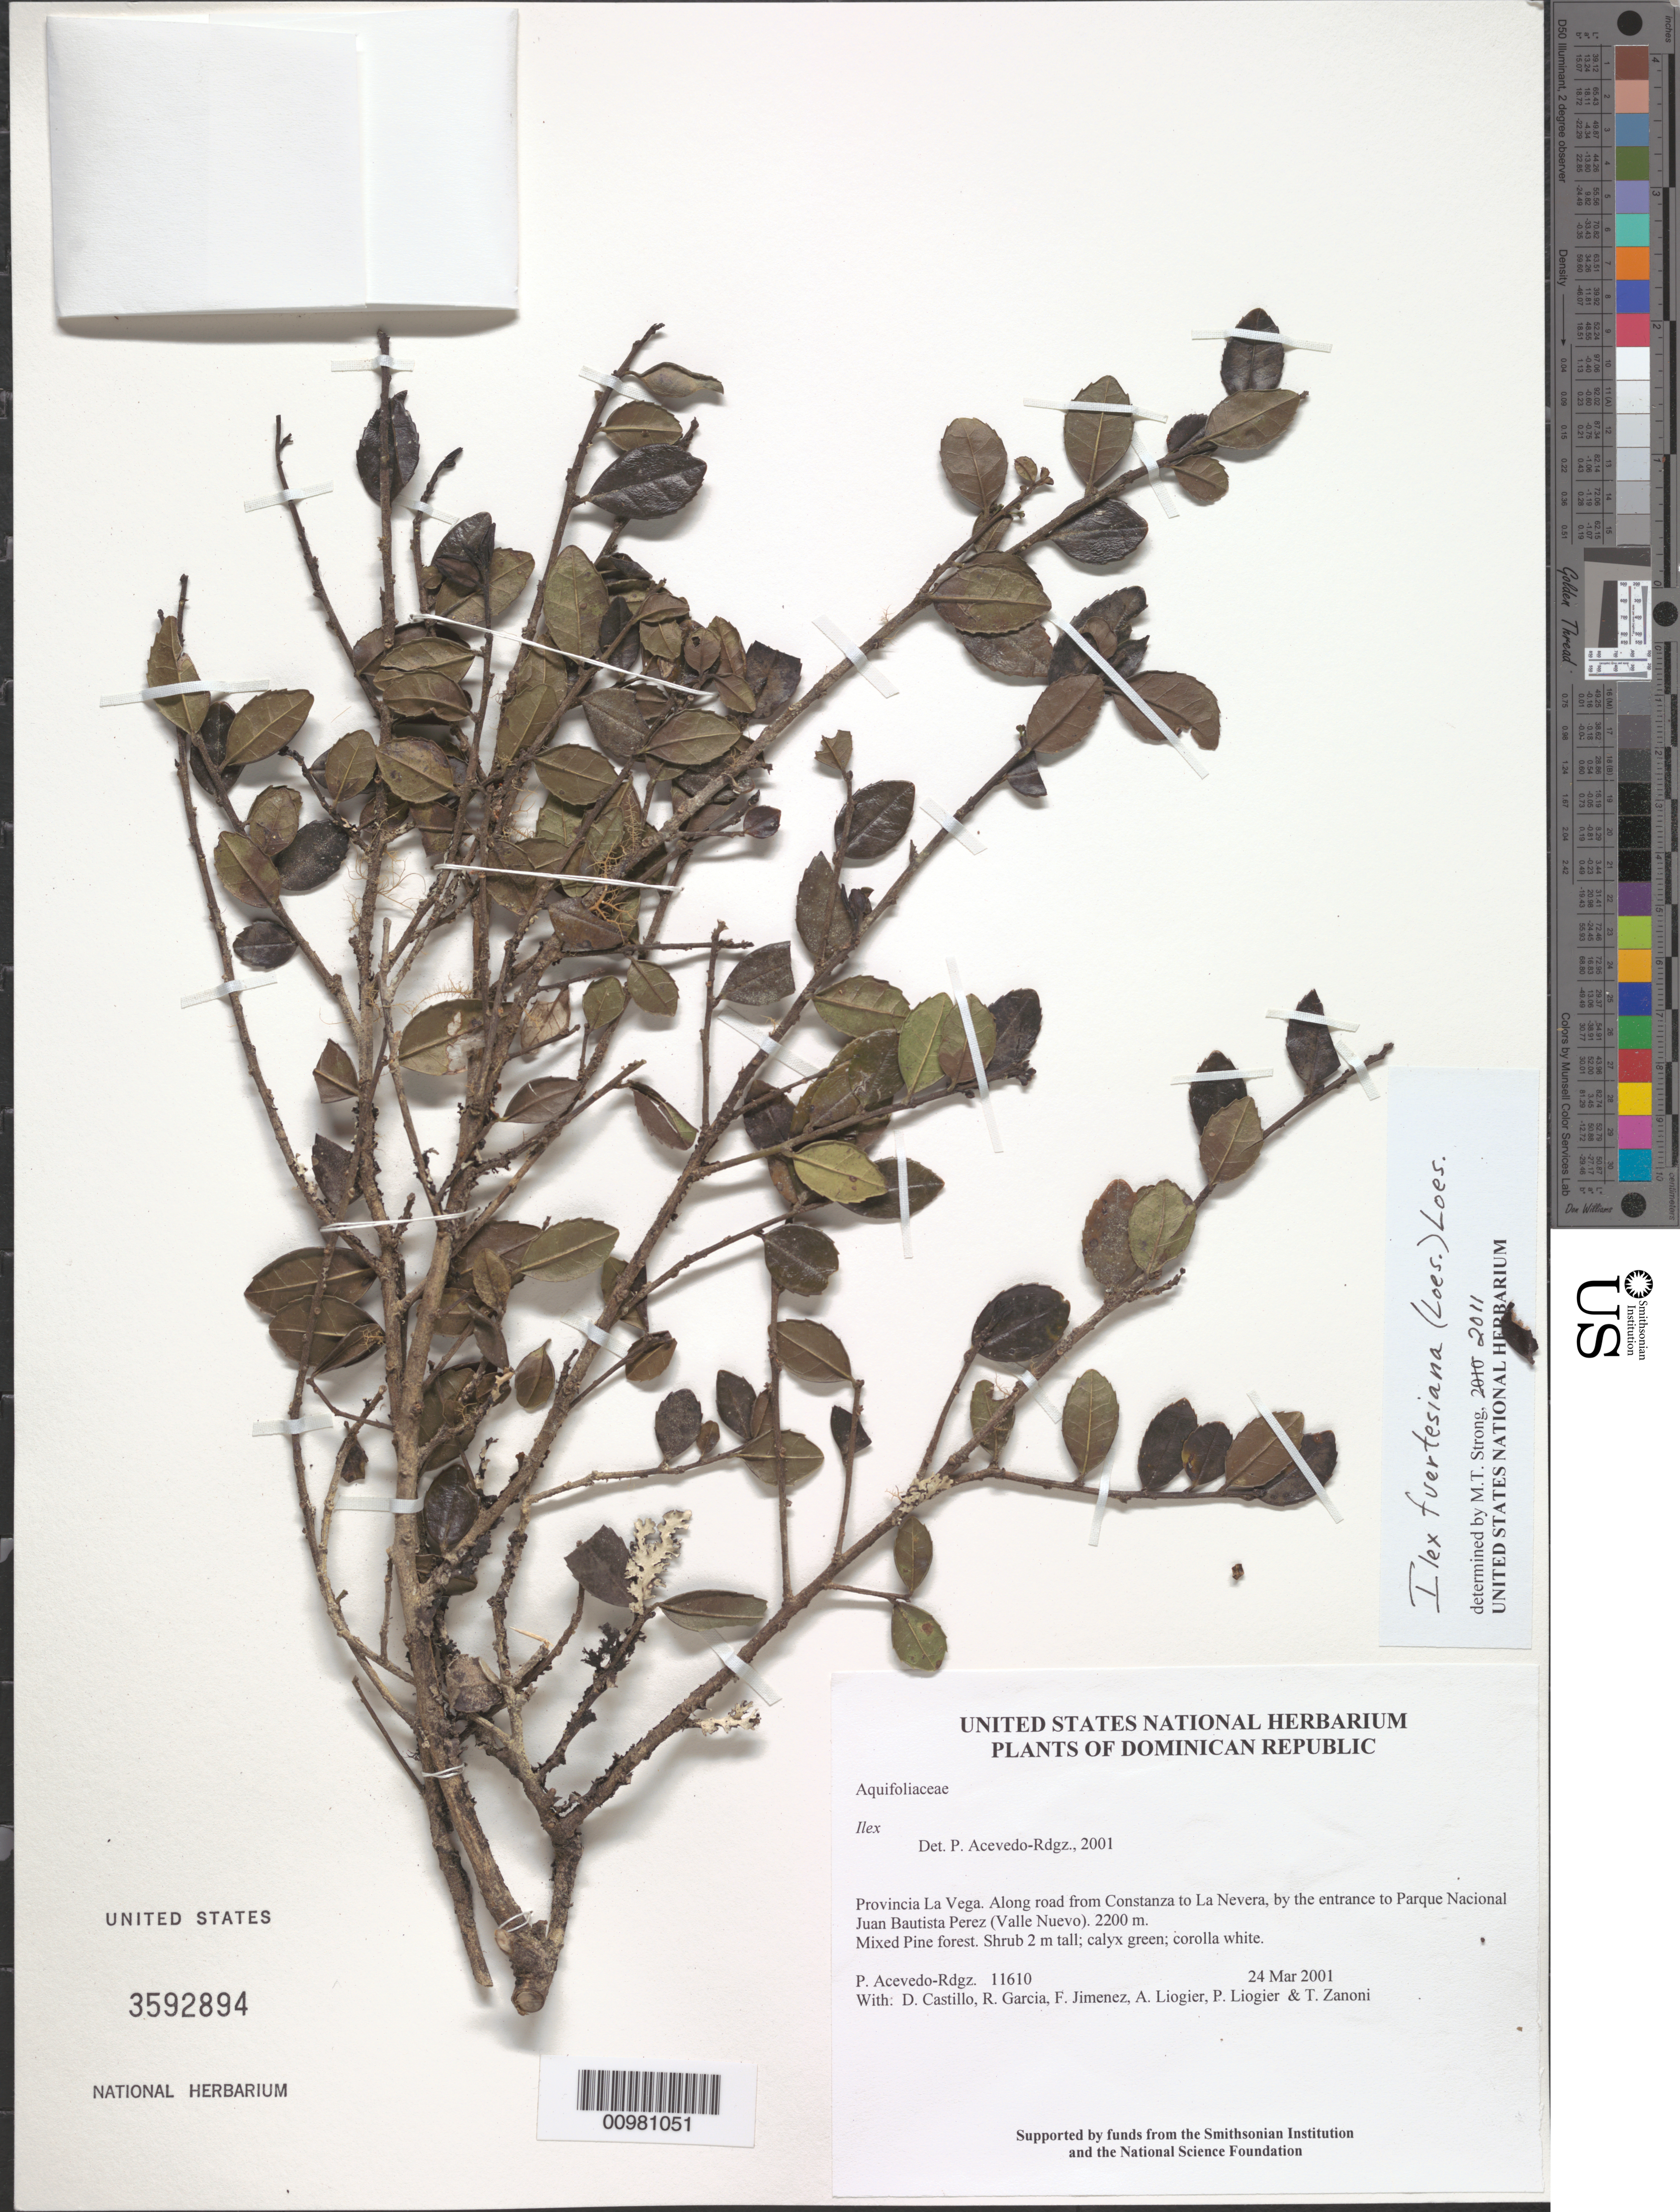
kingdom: Plantae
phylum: Tracheophyta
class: Magnoliopsida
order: Aquifoliales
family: Aquifoliaceae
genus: Ilex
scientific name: Ilex fuertesiana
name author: (Loes.) Loes.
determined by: Strong, M. T., (US), Smithsonian Institution - National Museum of Natural History (UNITED STATES)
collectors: P. Acevedo-Rodr., D. Castillo, R. G. García, F. Jimenez, A. H. Liogier, M. P. Liogier & T. A. Zanoni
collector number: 11610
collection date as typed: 24 Mar 2001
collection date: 2001-03-24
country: Dominican Republic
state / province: La Vega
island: Hispaniola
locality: Provincia La Vega. Along road from Constanza to La Nevera, by the entrance to Parque Nacional Juan Bautista Perez (Valle Nuevo).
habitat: Mixed Pine forest.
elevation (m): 2200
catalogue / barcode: US 3592894